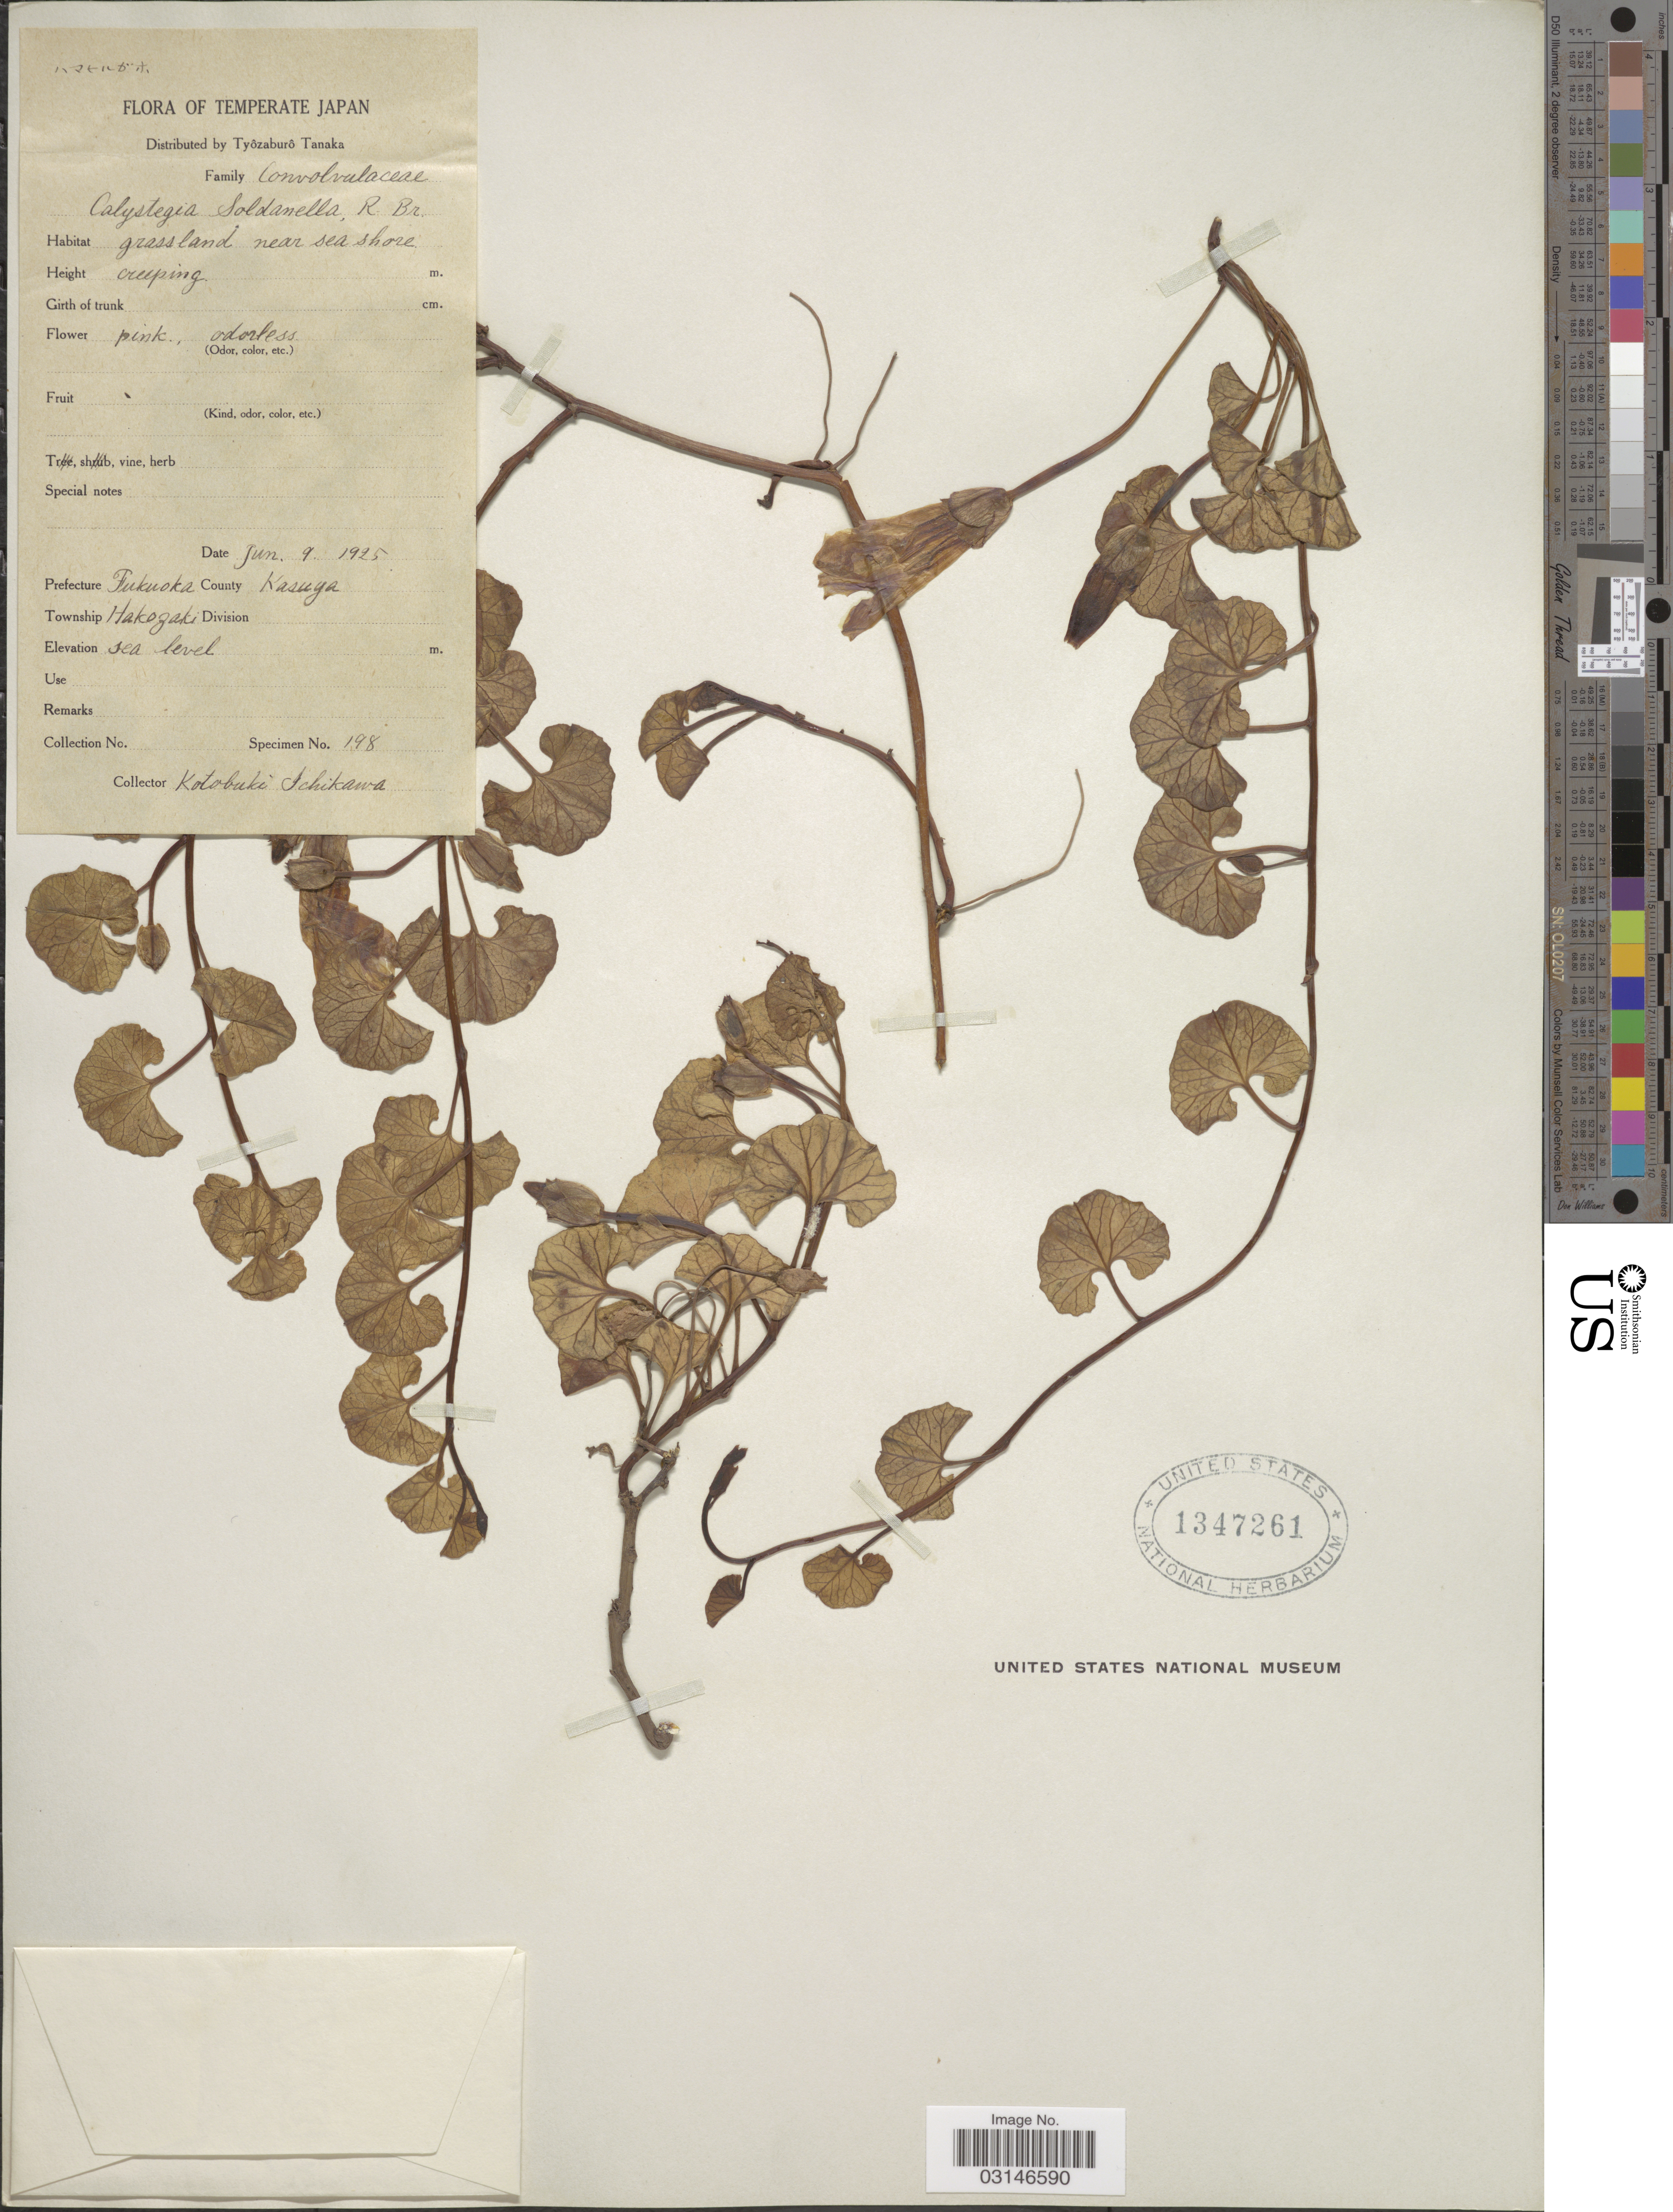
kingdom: Plantae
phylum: Tracheophyta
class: Magnoliopsida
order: Solanales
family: Convolvulaceae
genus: Calystegia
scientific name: Calystegia soldanella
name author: (L.) R. Br.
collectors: K. Ichikawa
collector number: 198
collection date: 1925-06-09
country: Japan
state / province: Hukuoka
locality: Temperate Japan. Prefecture. County Kasuga. Township: Hakozaki.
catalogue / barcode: US 1347261